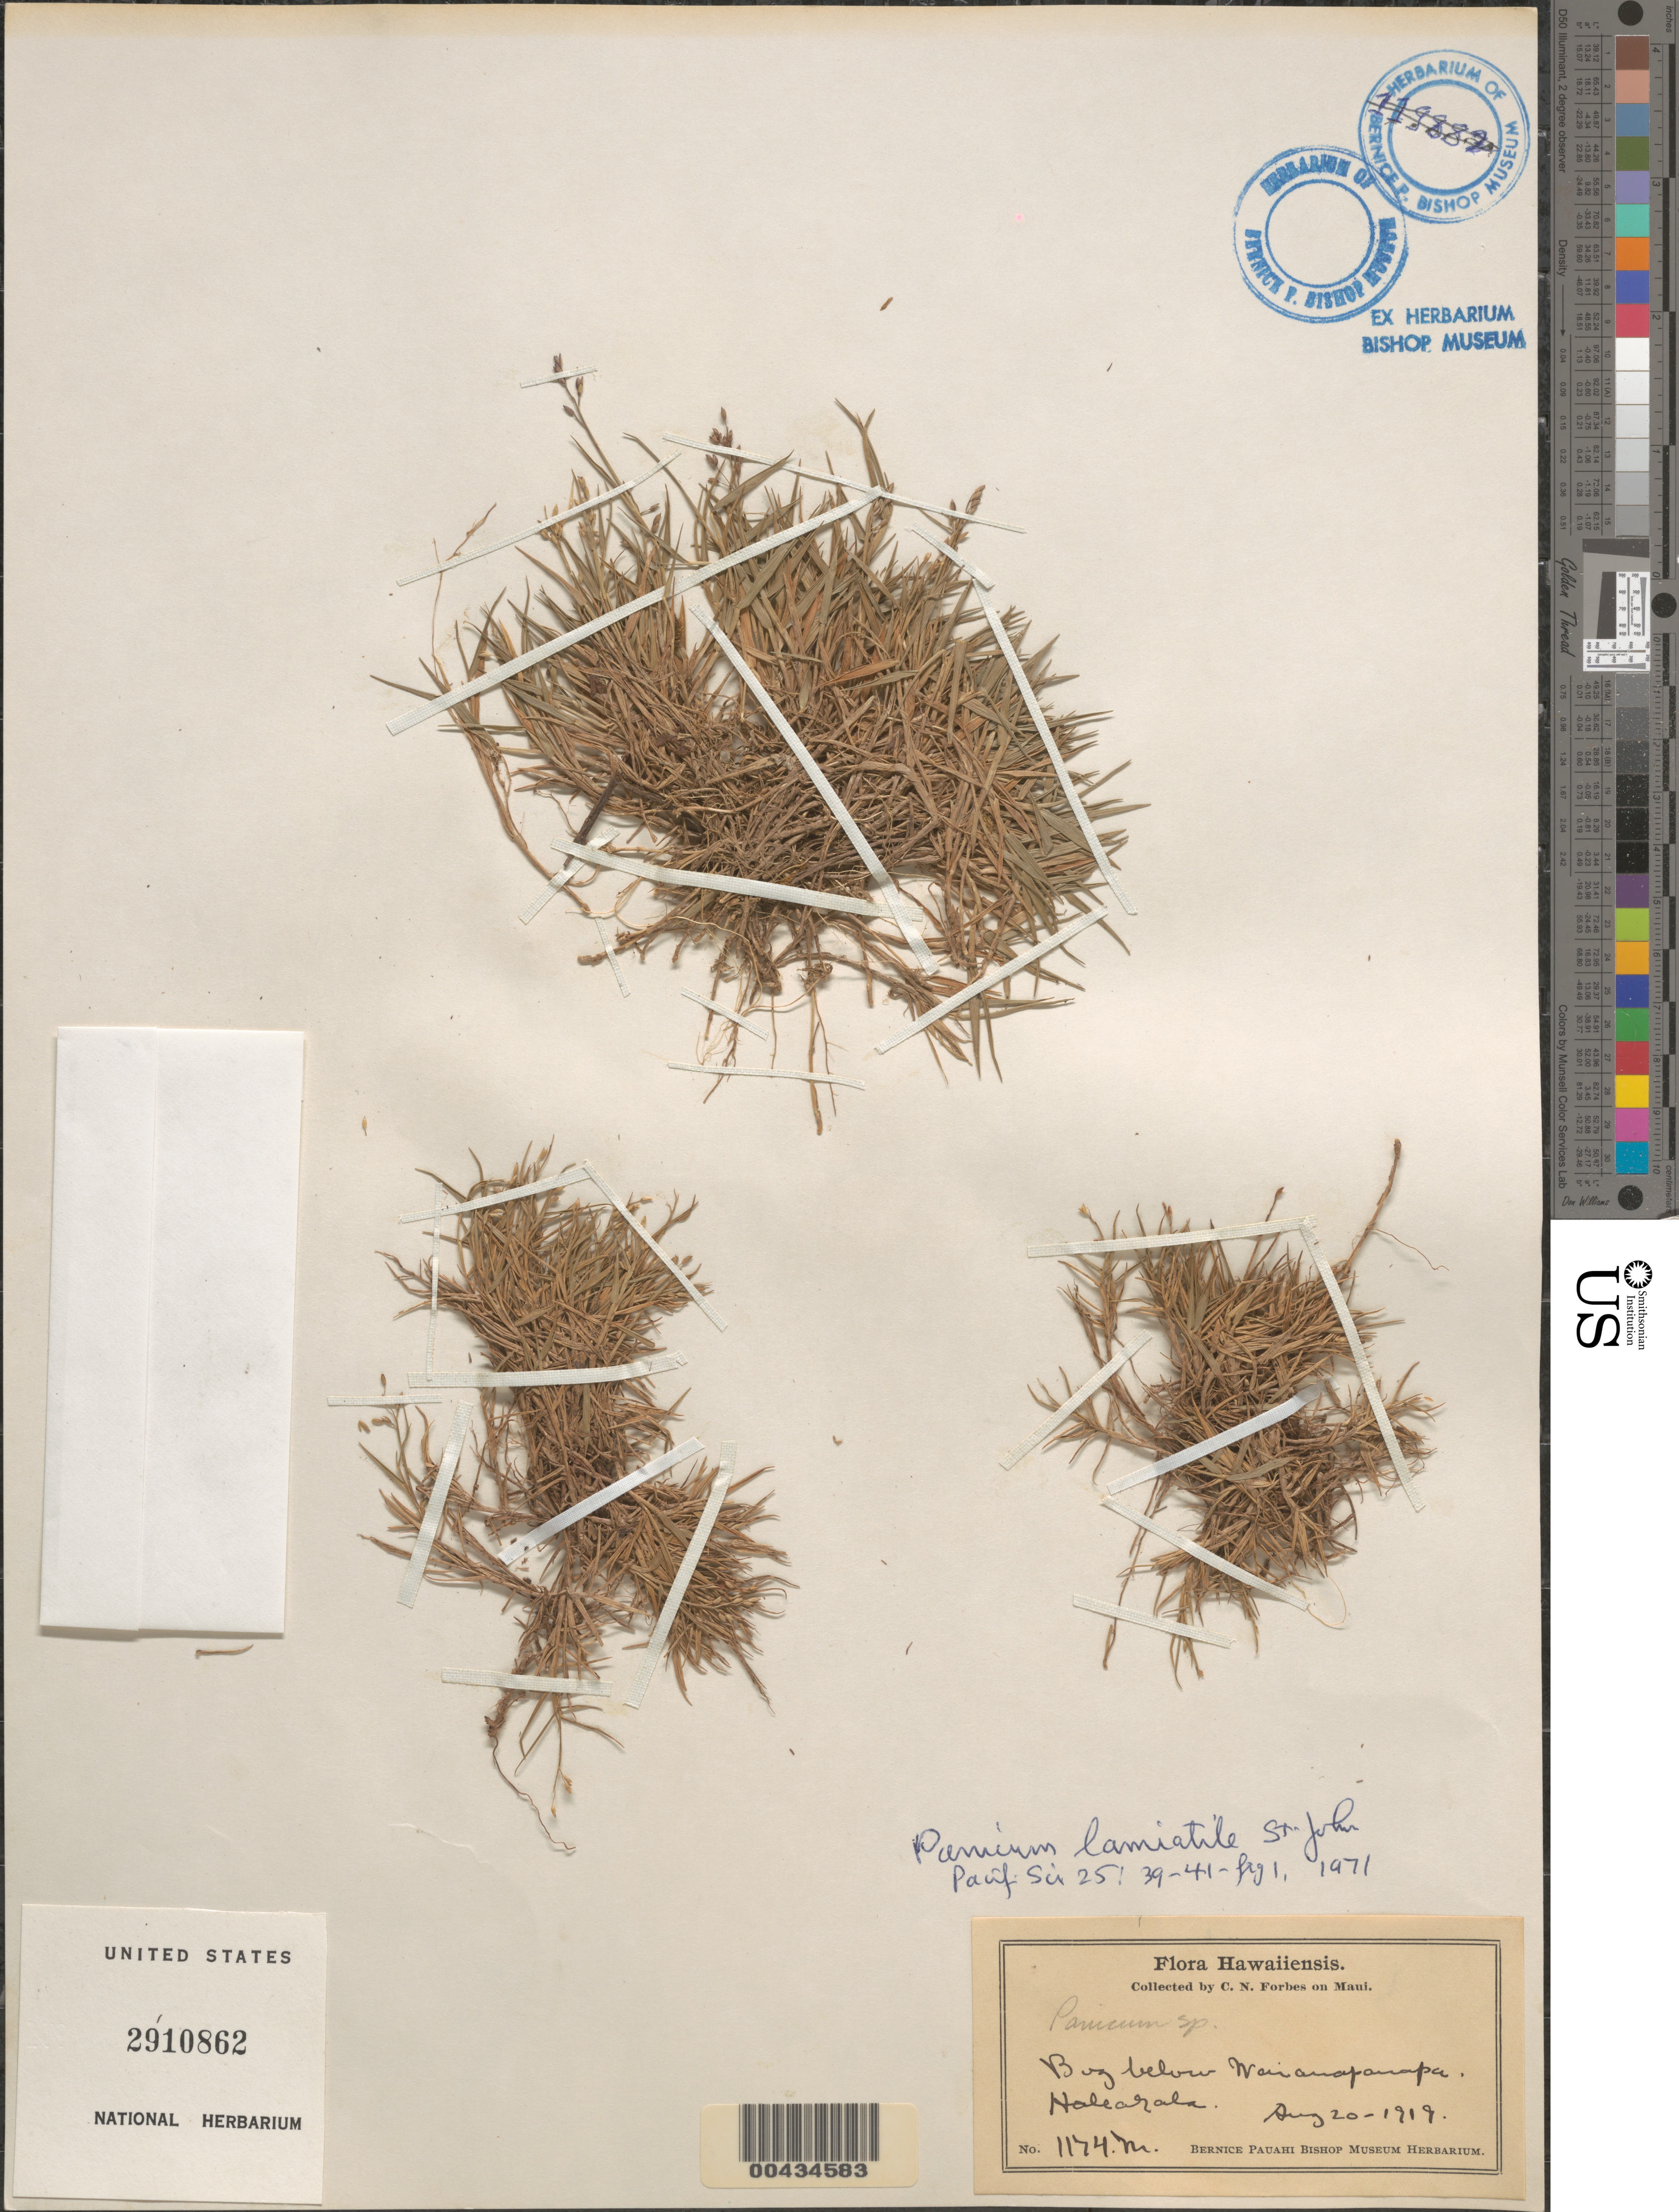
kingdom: Plantae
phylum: Tracheophyta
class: Liliopsida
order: Poales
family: Poaceae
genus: Dichanthelium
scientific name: Dichanthelium cynodon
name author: (Reichardt) C.A. Clark & Gould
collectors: C. N. Forbes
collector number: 1174.M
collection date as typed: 20 Aug 1919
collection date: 1919-08-20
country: United States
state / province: Hawaii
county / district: Maui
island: Maui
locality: Bog below Wananapaoa, Haleakala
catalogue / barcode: US 2910862